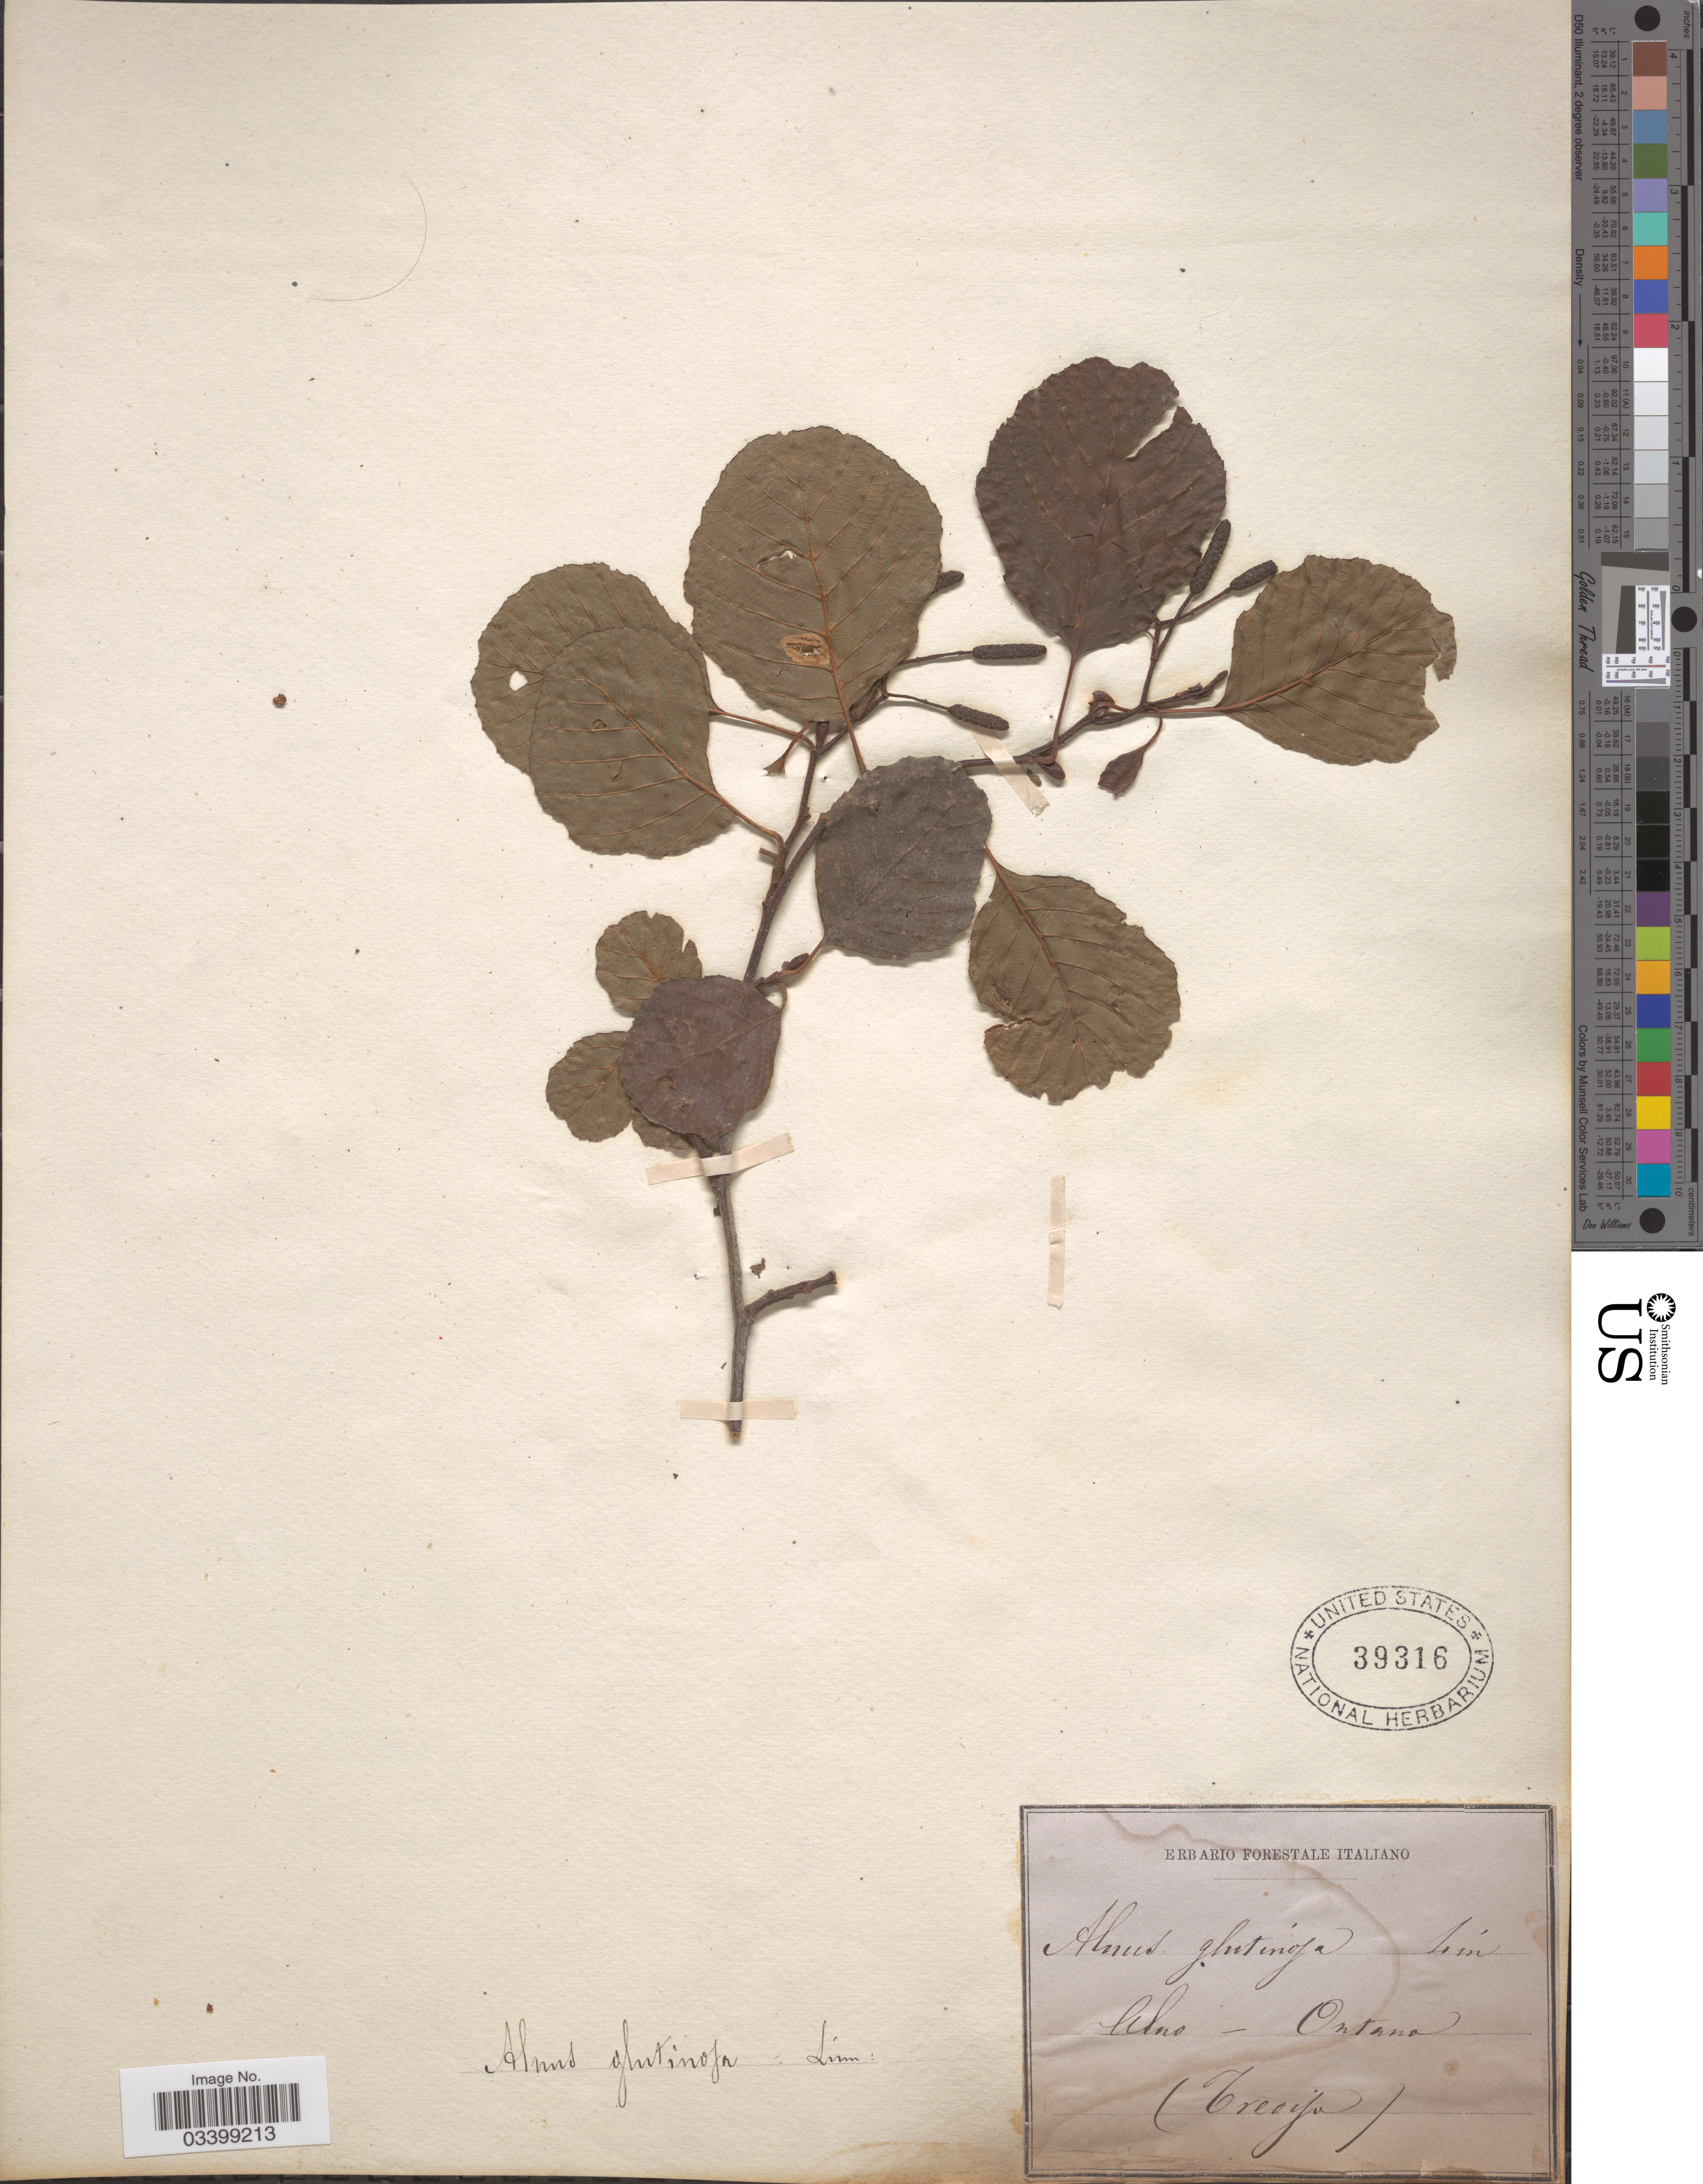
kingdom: Plantae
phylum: Tracheophyta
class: Magnoliopsida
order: Fagales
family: Betulaceae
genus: Alnus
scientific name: Alnus glutinosa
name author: (L.) Gaertn.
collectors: Ex herb. Forestale Italiano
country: Italy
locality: Alno - Ontano. (Creoifo) [interpreted].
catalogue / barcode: US 39316